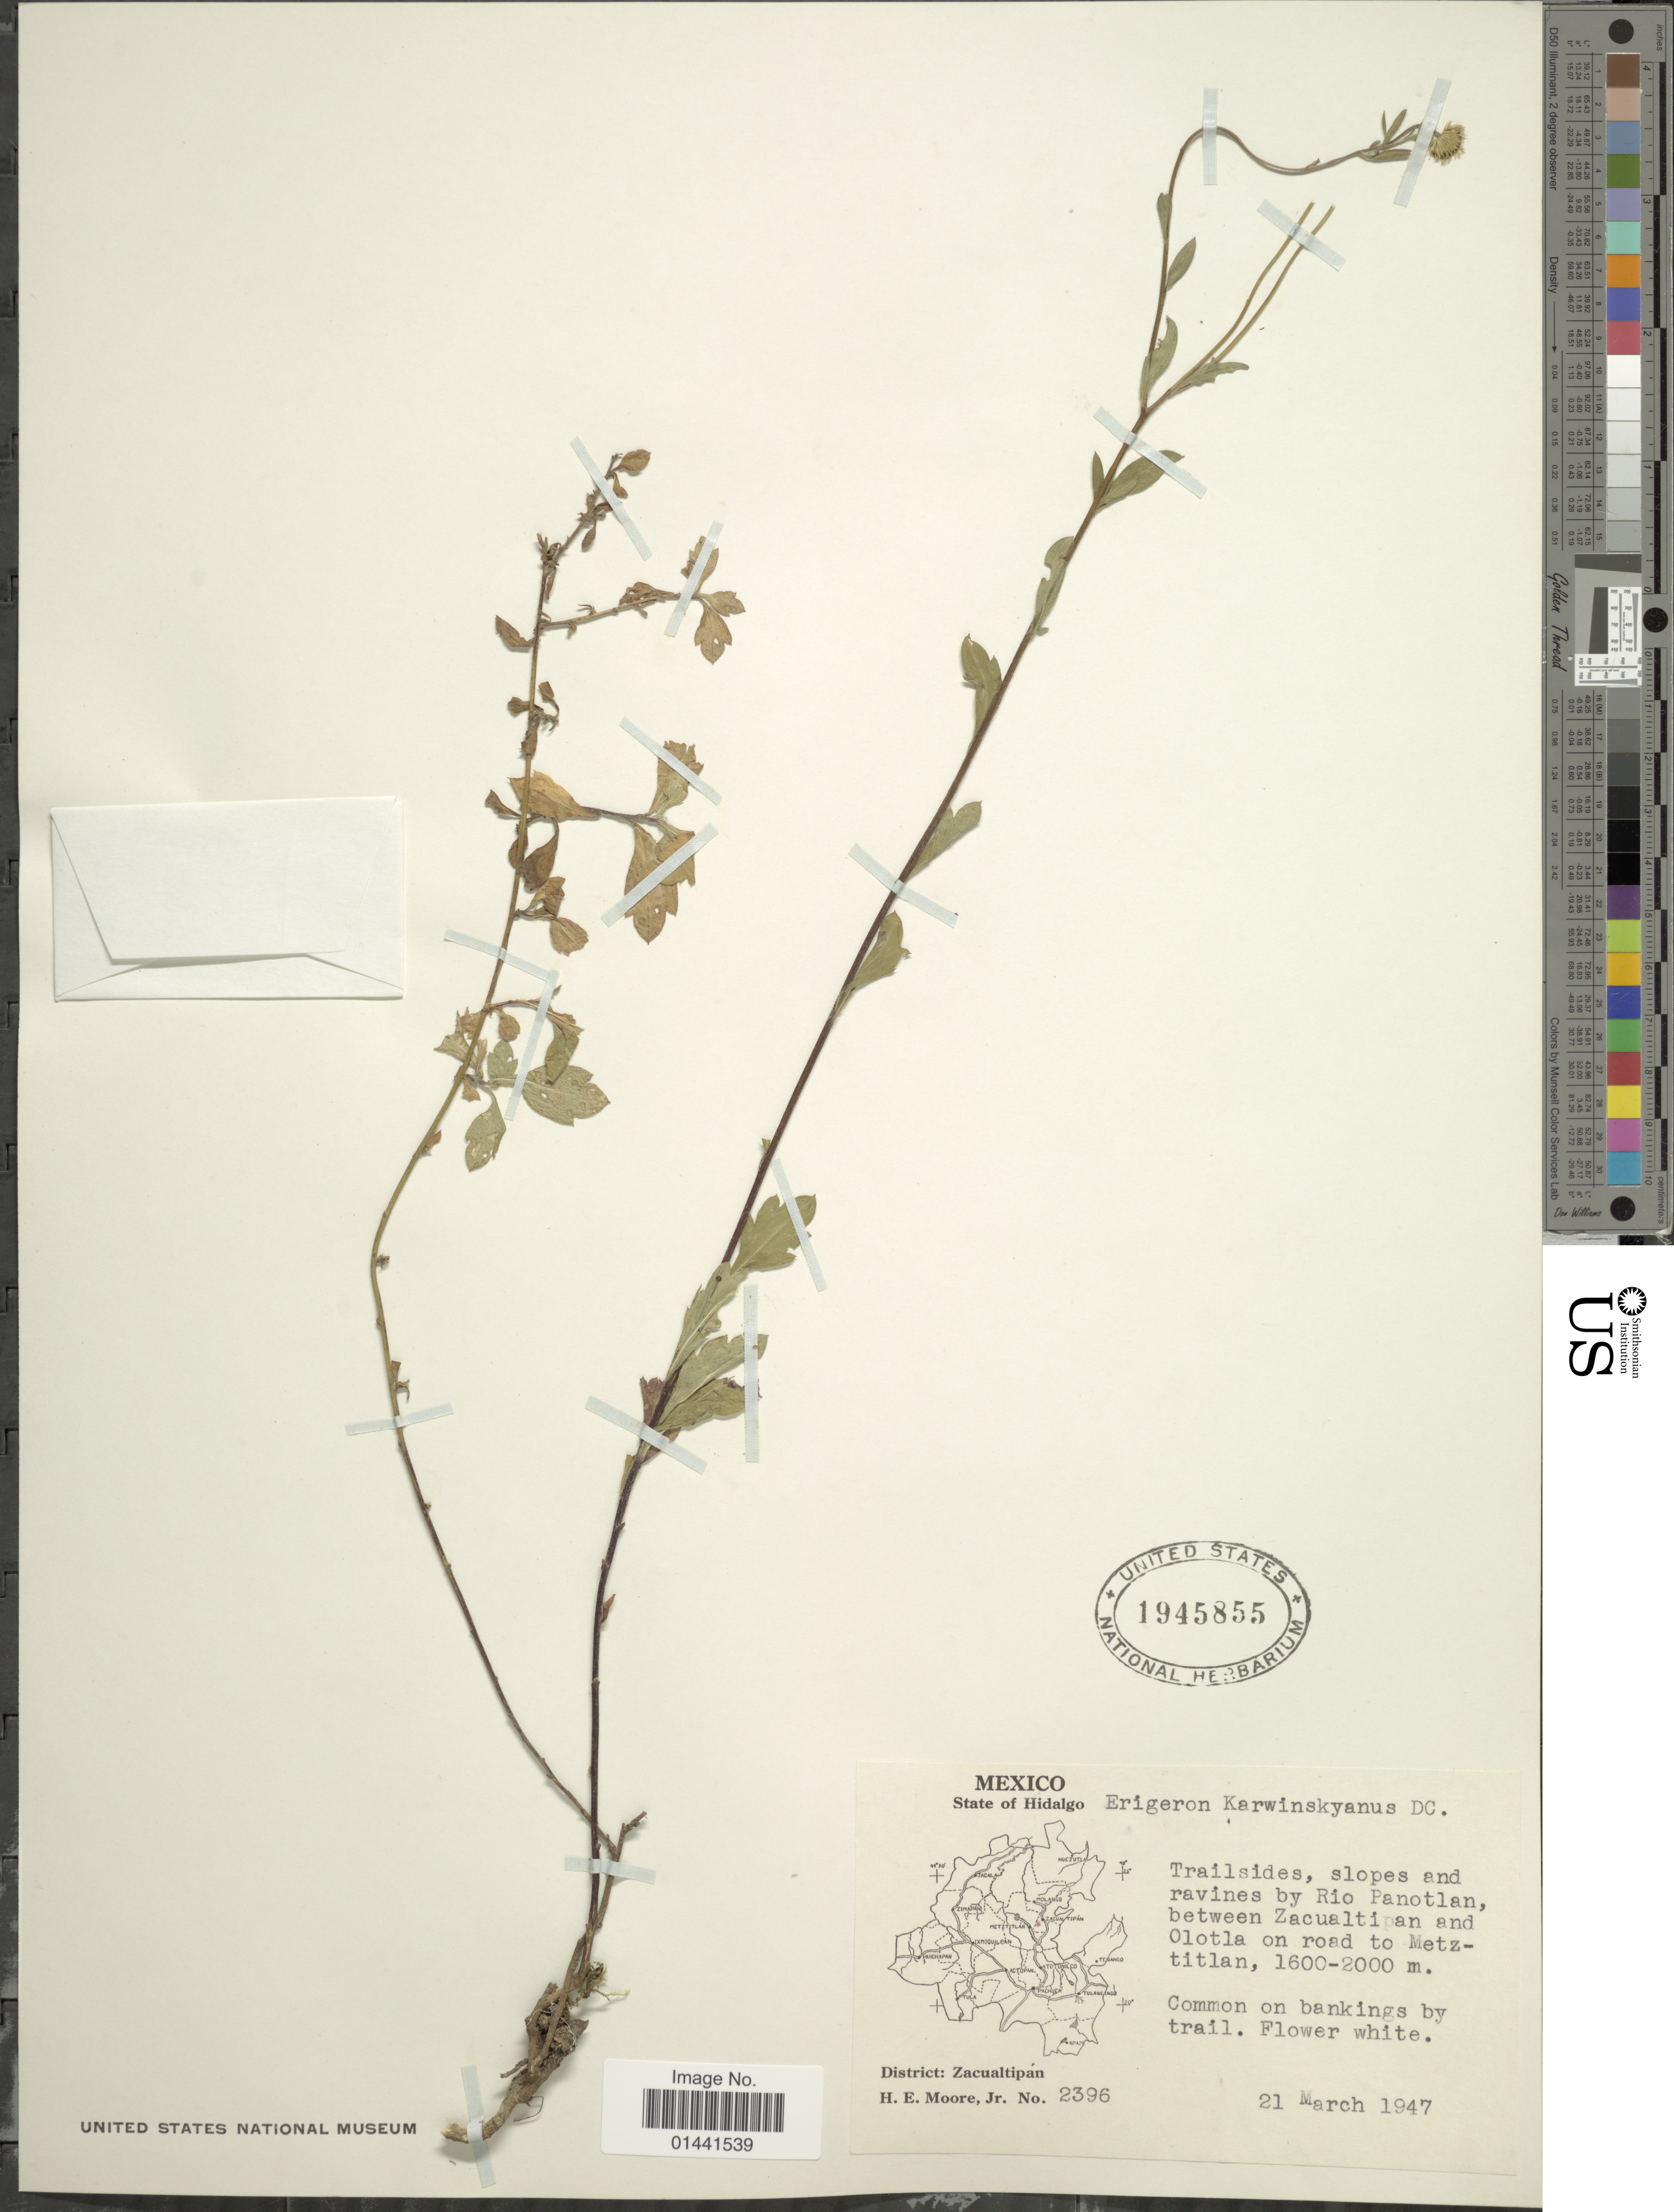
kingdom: Plantae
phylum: Tracheophyta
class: Magnoliopsida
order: Asterales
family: Asteraceae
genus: Erigeron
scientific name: Erigeron karvinskianus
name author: DC.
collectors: H. E. Moore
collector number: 2396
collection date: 1947-03-21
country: Mexico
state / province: Hidalgo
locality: Trailsides, slopes end ravines by Rio Panotlan, between Zacualtipan and Olotla on road to Metztitlan, common on bankings by trail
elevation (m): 1600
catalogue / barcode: US 1945855